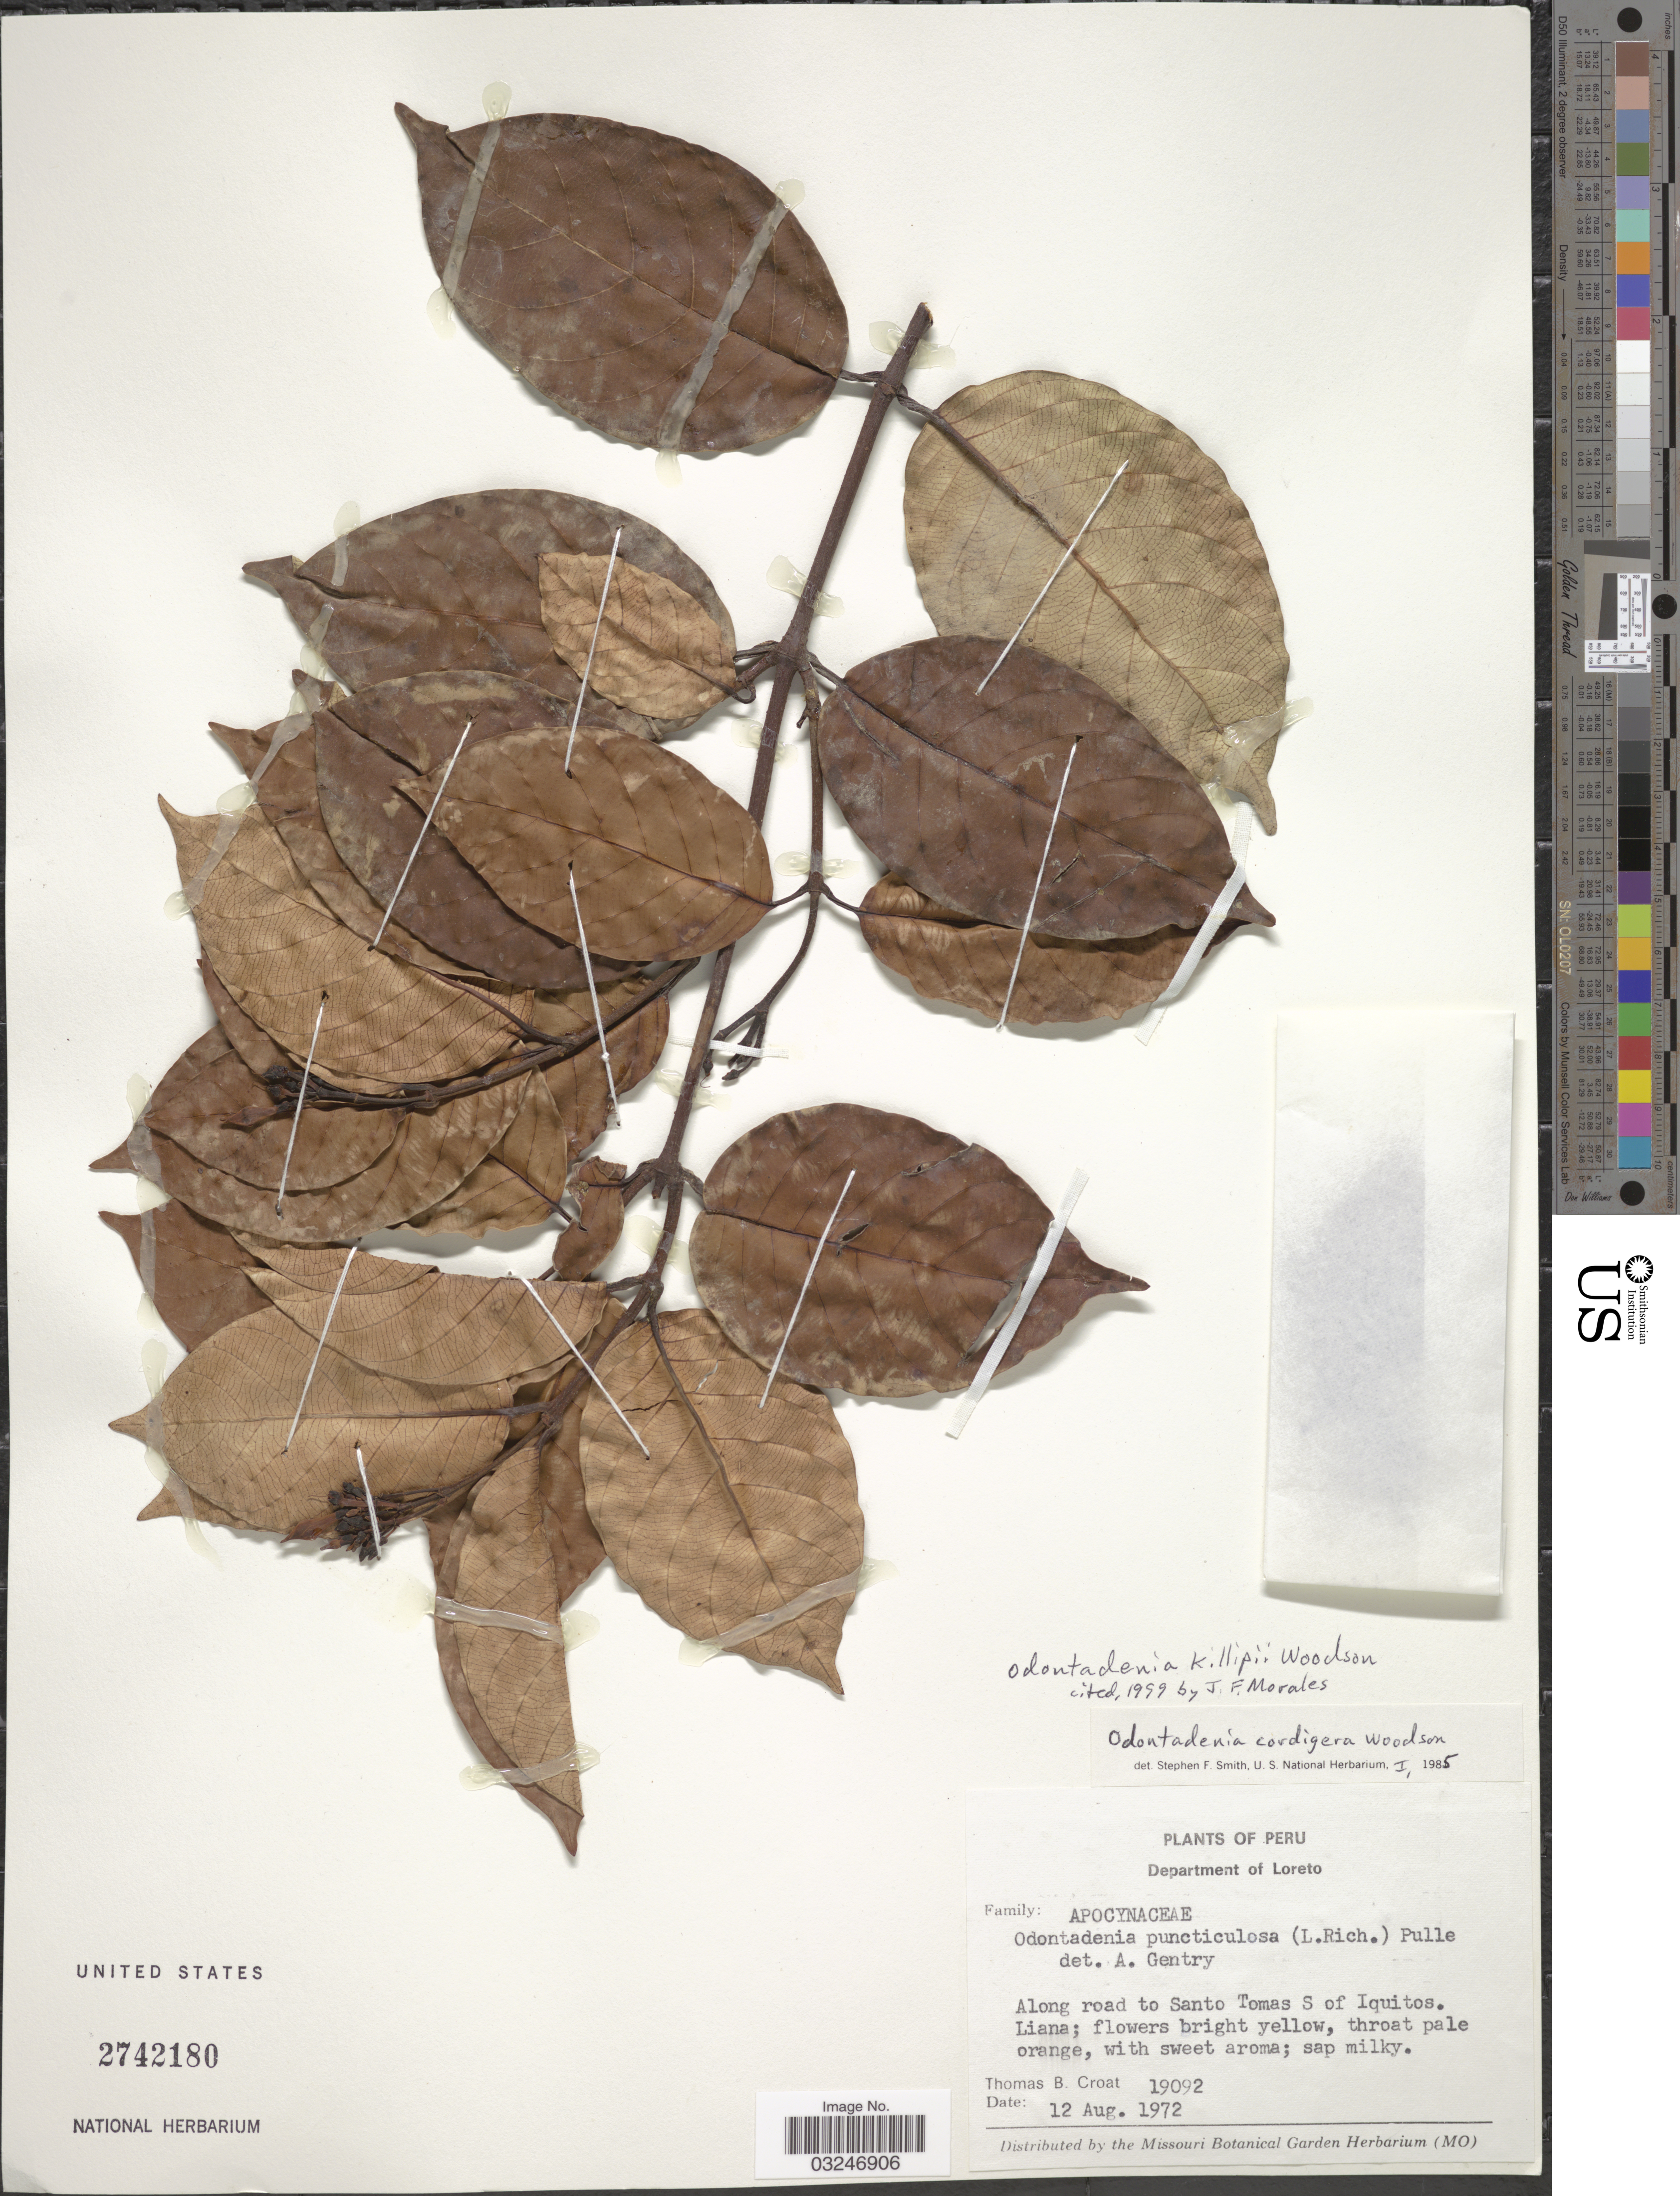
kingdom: Plantae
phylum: Tracheophyta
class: Magnoliopsida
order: Gentianales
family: Apocynaceae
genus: Odontadenia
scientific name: Odontadenia killipii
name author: Woodson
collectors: T. B. Croat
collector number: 19092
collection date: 1972-08-12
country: Peru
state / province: Loreto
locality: Department of Loreto. Along road to Santo Tomas S of Iquitos.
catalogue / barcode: US 2742180